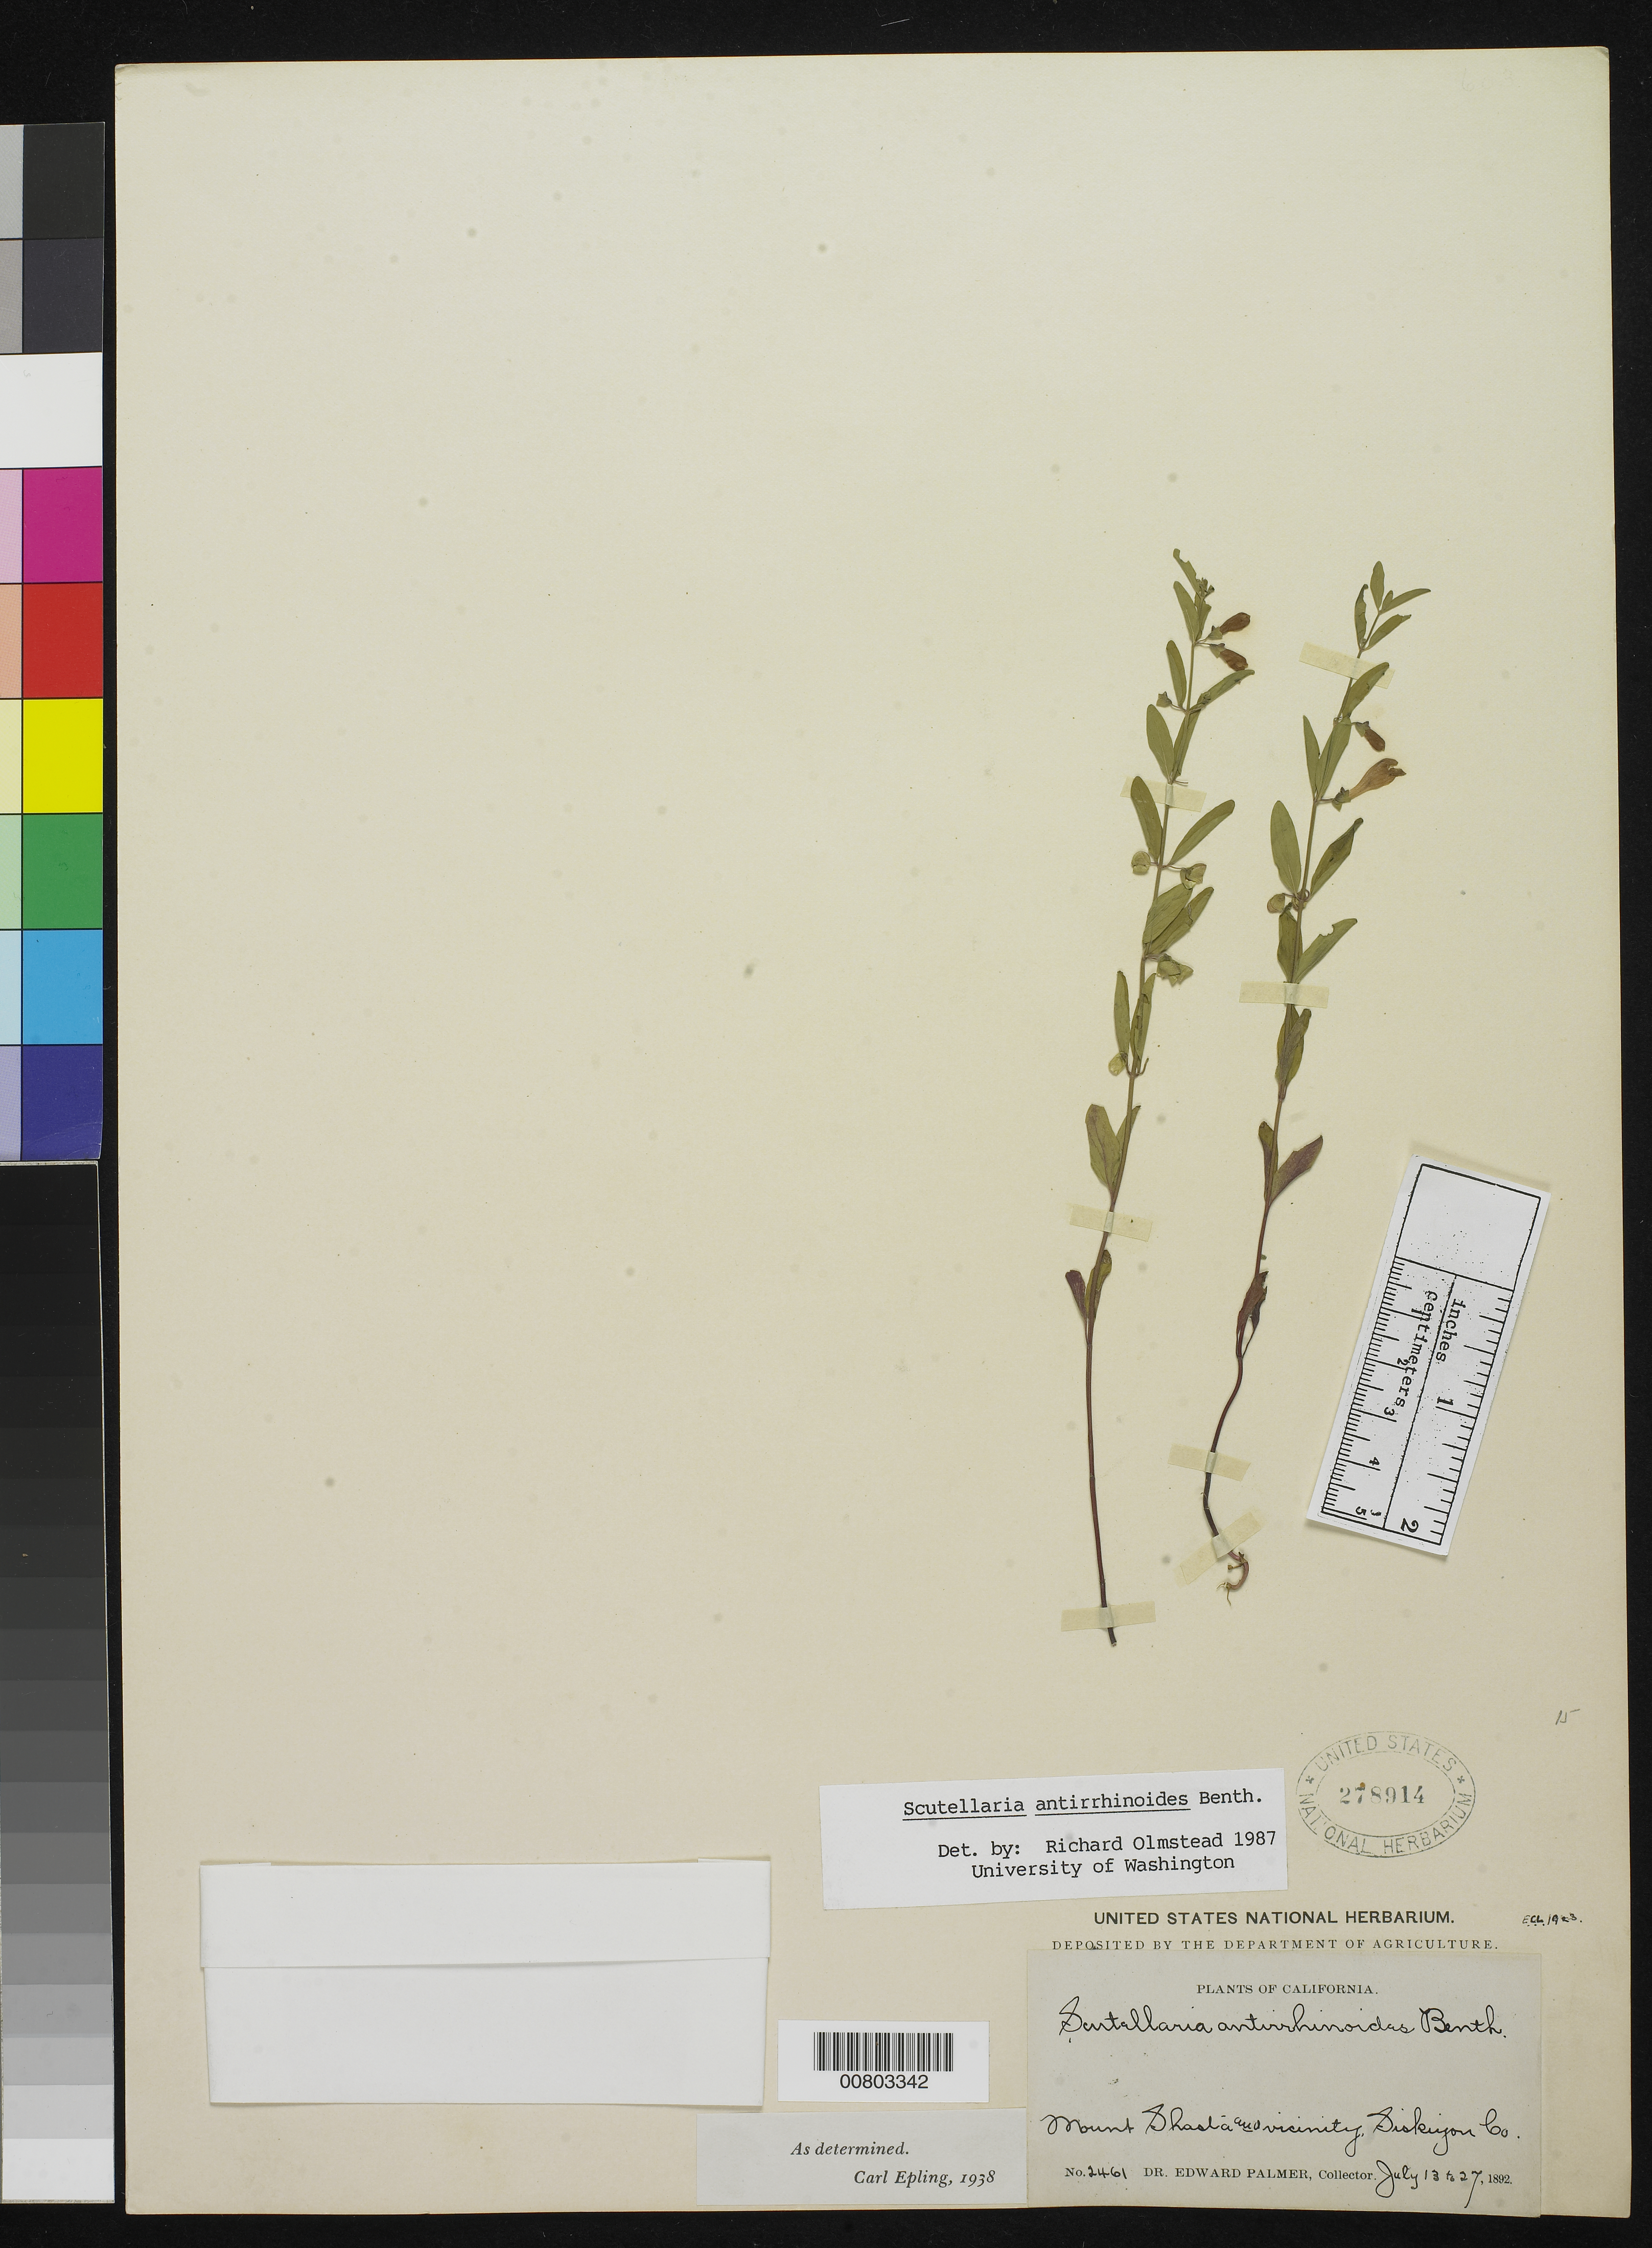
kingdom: Plantae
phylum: Tracheophyta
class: Magnoliopsida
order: Lamiales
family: Lamiaceae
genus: Scutellaria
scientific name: Scutellaria antirrhinoides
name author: Benth.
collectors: E. Palmer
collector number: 2461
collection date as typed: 13 Jul 1892 to 27 Jul 1892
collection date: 1892-07-13/1892-07-27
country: United States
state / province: California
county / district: Siskiyou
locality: Mount Shasta and vicinity, Siskiyou County, California.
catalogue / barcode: US 278914